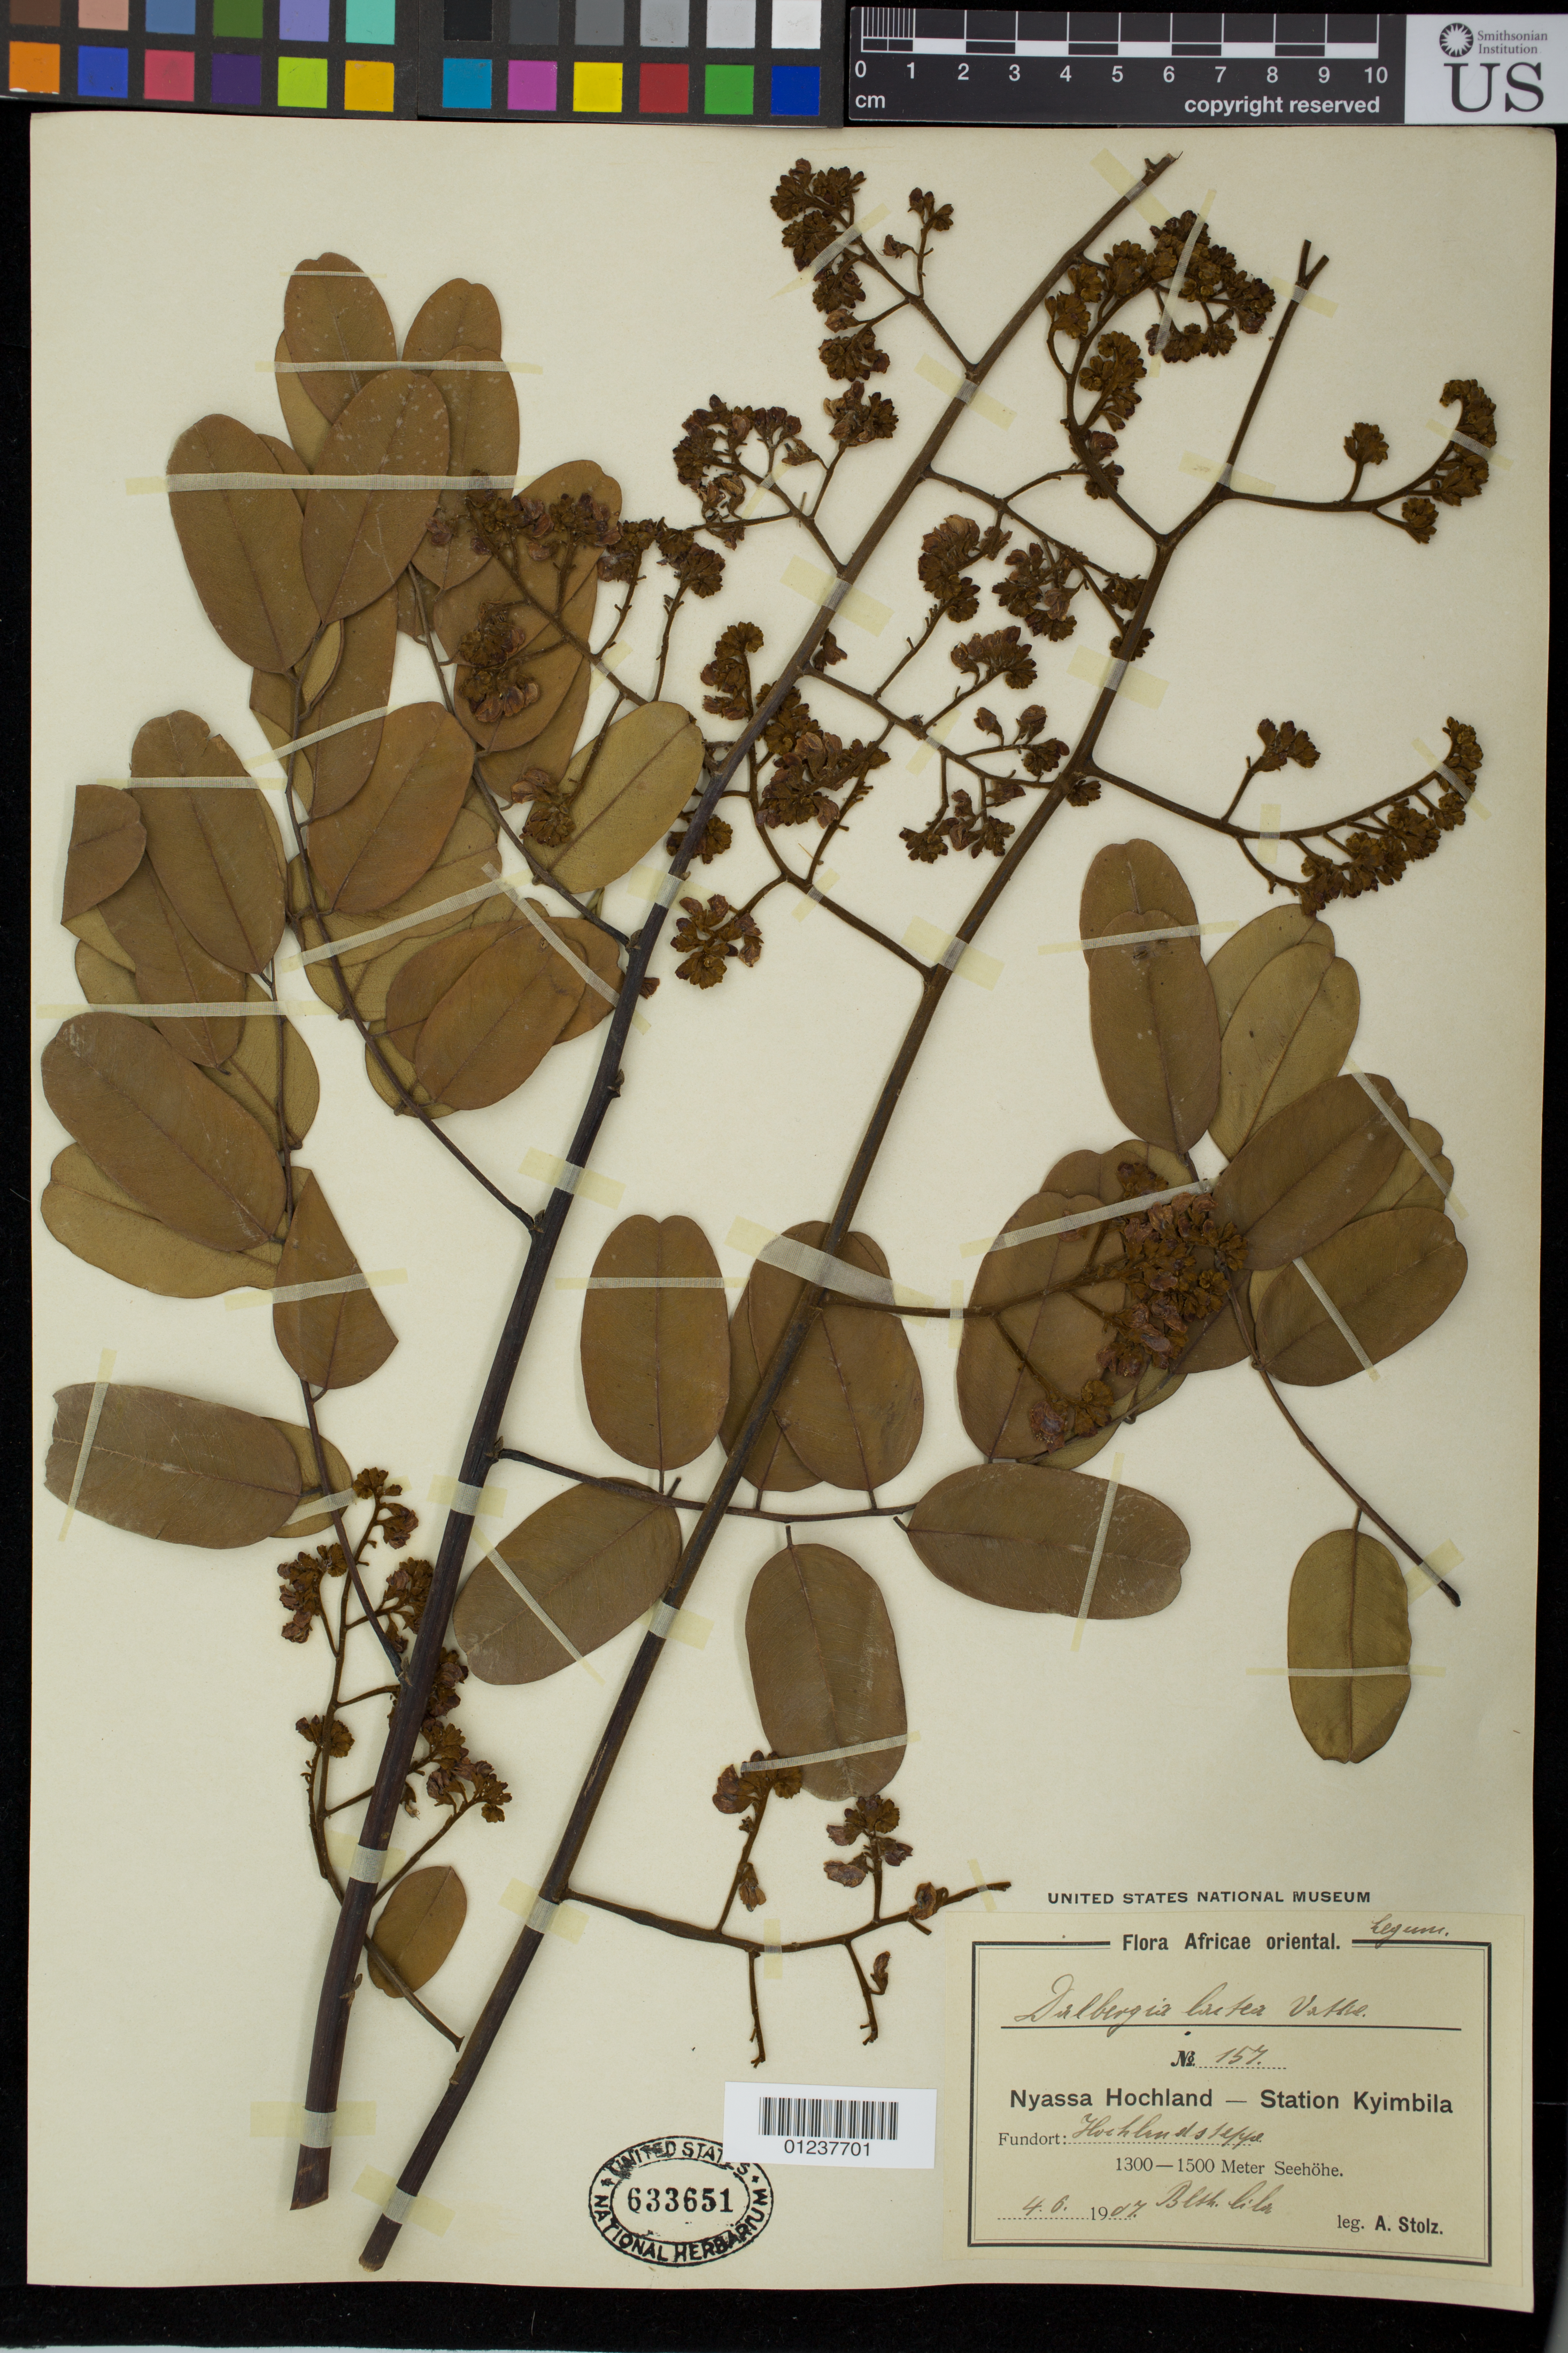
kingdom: Plantae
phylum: Tracheophyta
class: Magnoliopsida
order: Fabales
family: Fabaceae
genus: Dalbergia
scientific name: Dalbergia lactea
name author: Vatke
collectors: A. Stolz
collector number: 157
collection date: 1907-06-04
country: Tanzania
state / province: Mbeya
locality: Nyassa Hochland, Station Kyimbila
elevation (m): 1300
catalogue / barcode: US 633651